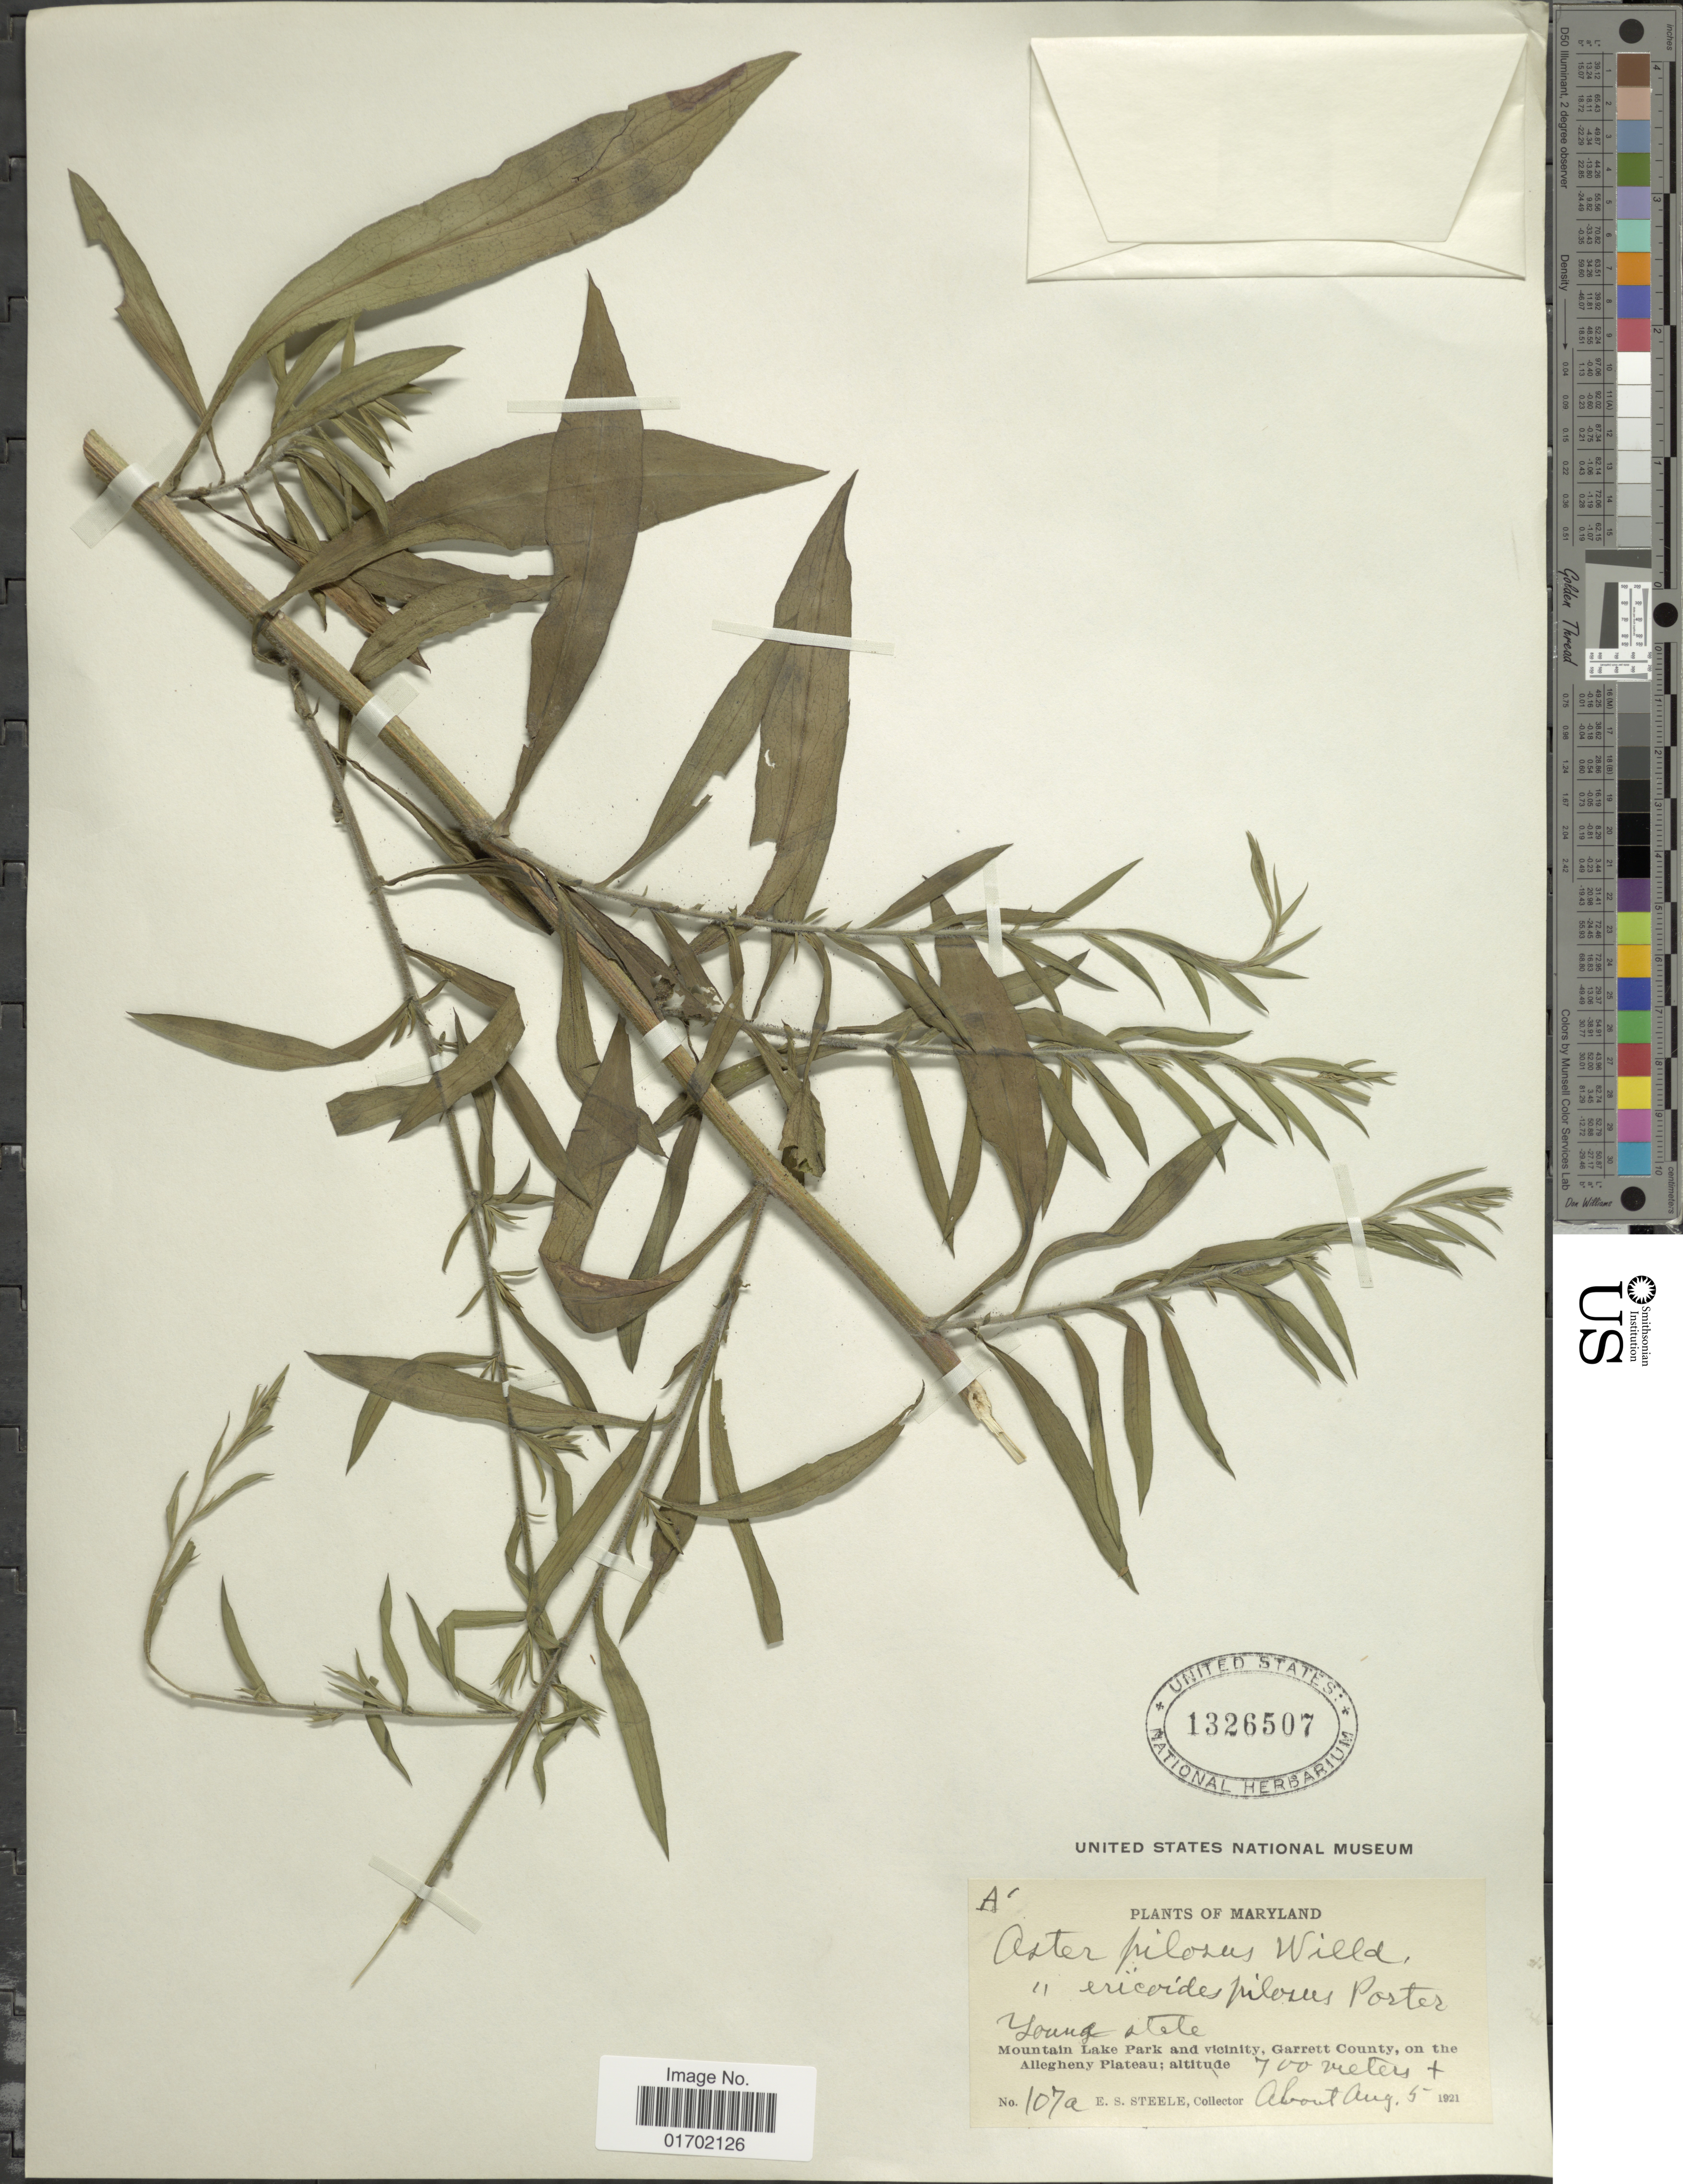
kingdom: Plantae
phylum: Tracheophyta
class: Magnoliopsida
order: Asterales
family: Asteraceae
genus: Symphyotrichum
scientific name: Symphyotrichum pilosum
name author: (Willd.) G.L. Nesom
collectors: E. Steele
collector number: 107a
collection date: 1921-08-05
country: United States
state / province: Maryland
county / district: Garrett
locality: Young State, Mountain Lake Park and vicinity, Garrett County, on the Allegheny Plateau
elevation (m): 700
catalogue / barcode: US 1326507